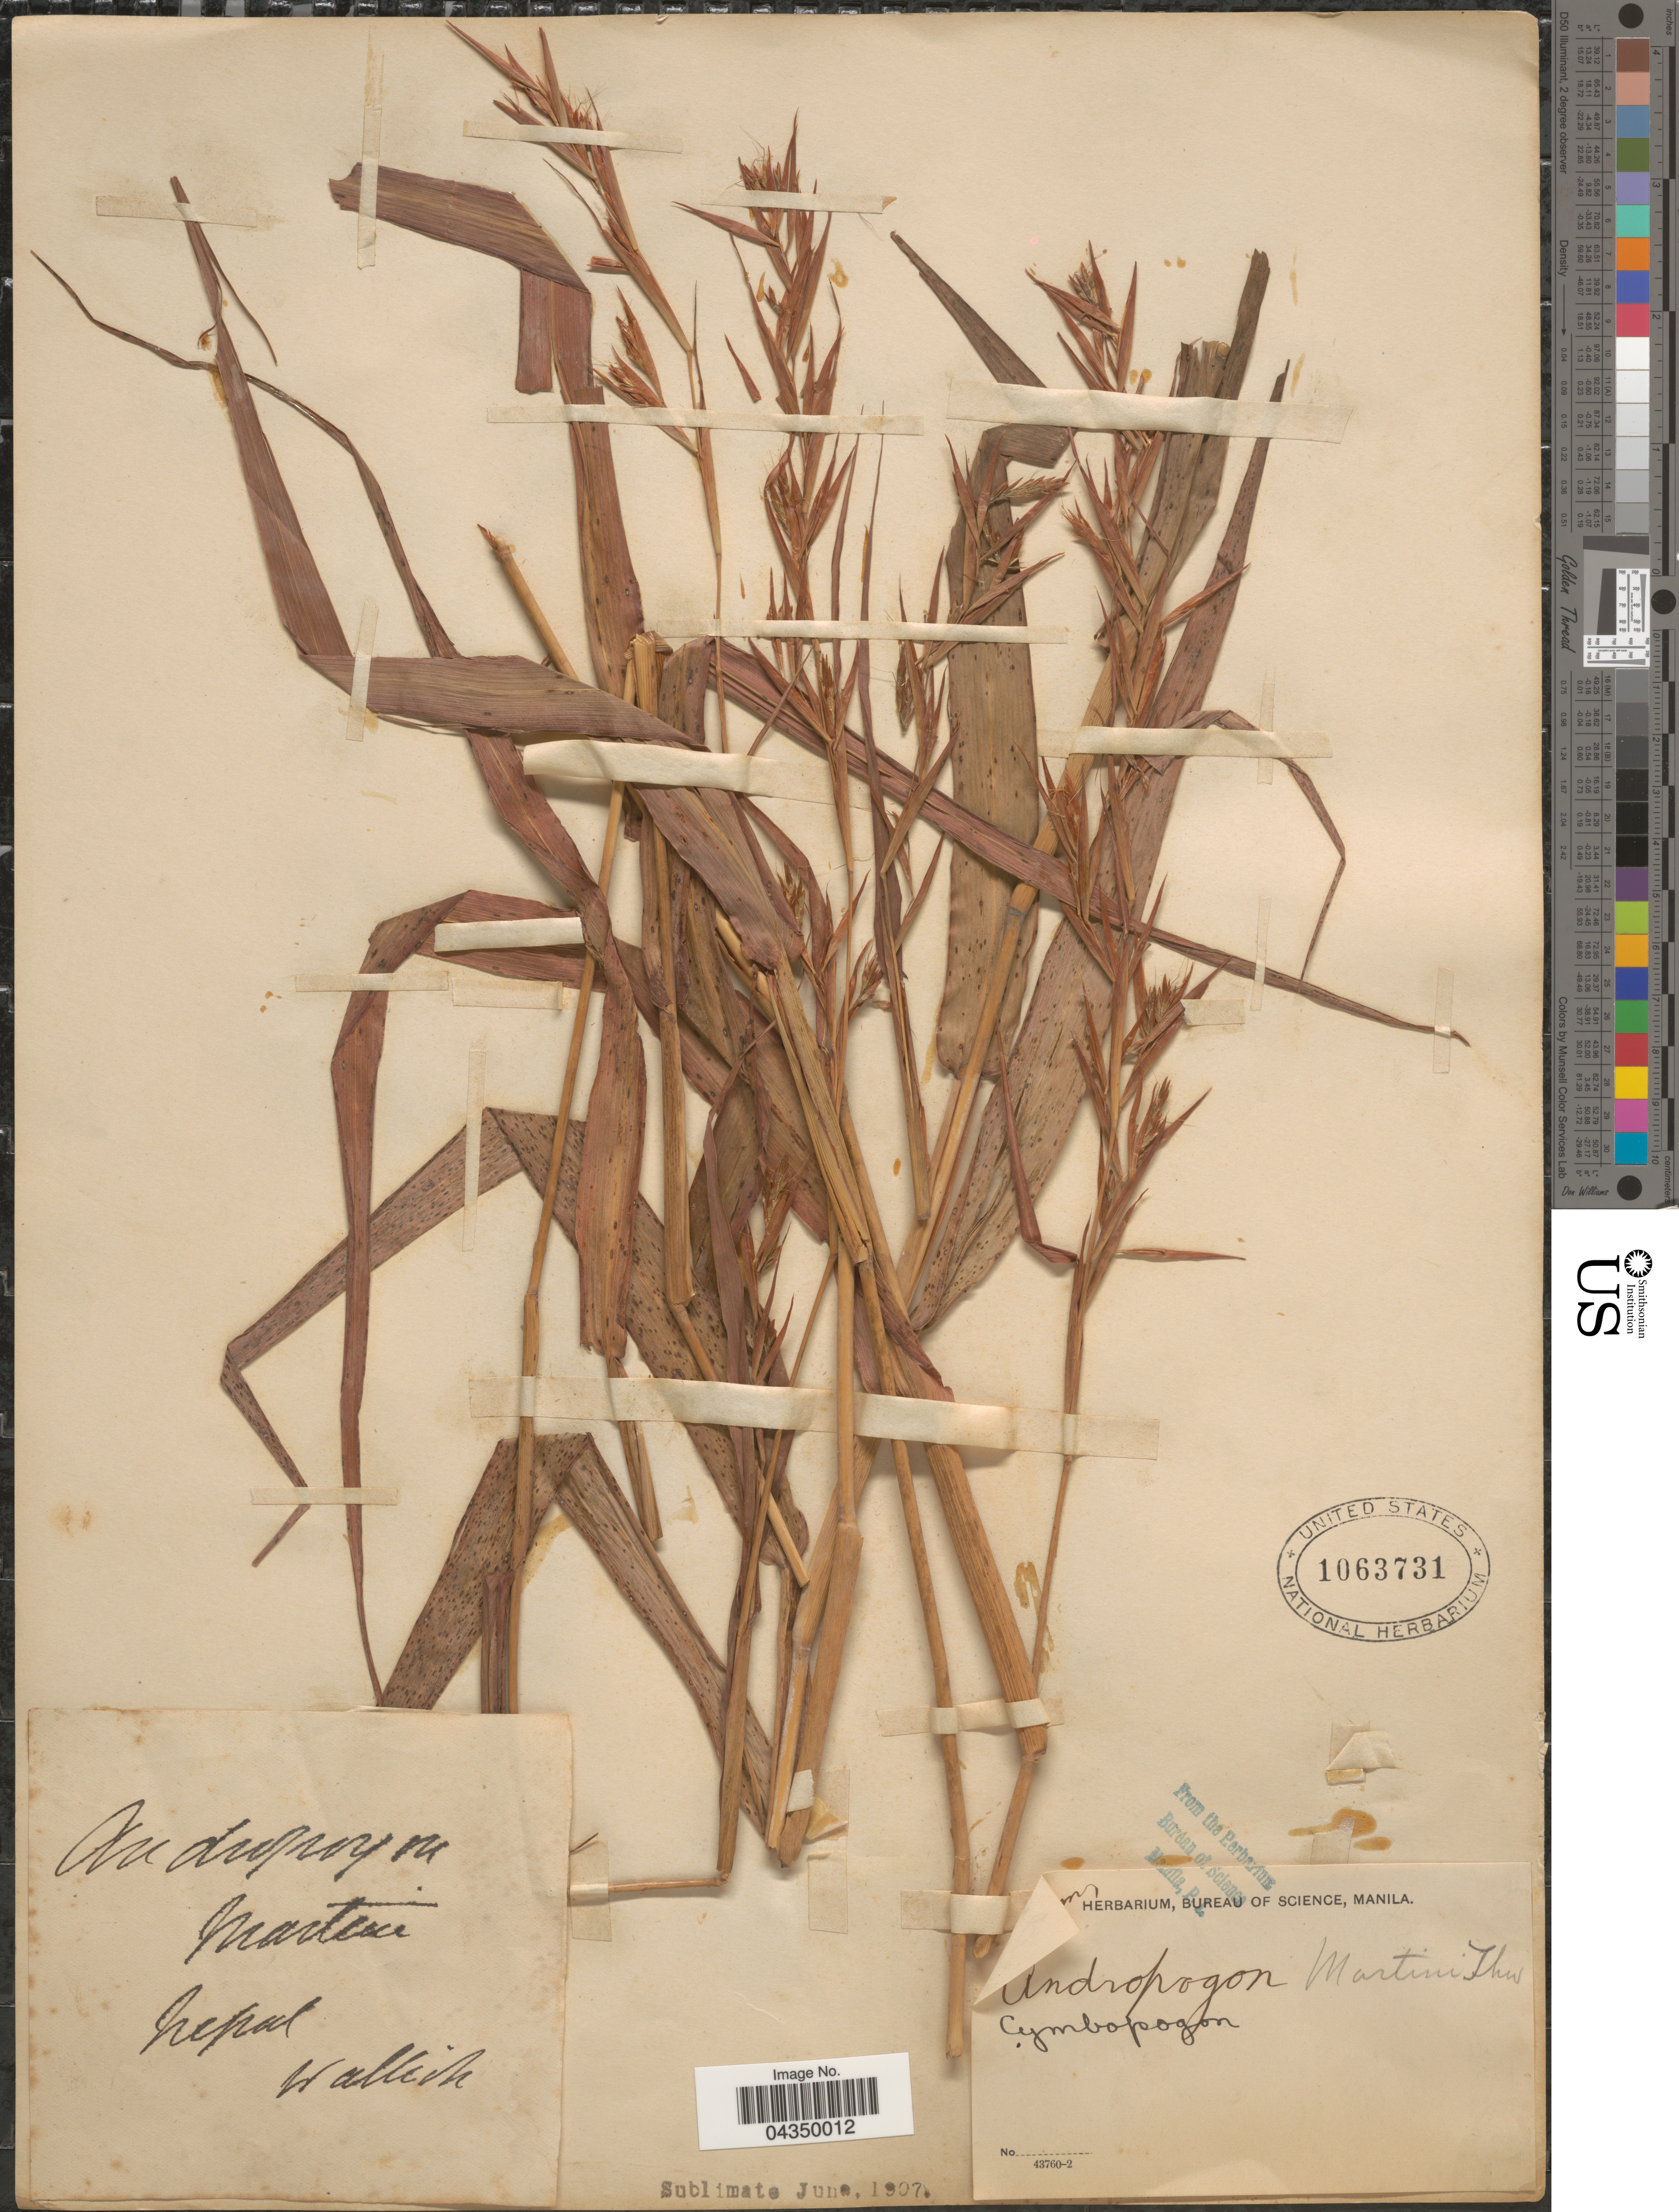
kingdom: Plantae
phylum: Tracheophyta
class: Liliopsida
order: Poales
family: Poaceae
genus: Cymbopogon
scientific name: Cymbopogon martini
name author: (Roxb.) Stapf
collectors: -- Wallich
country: Nepal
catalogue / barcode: US 1063731